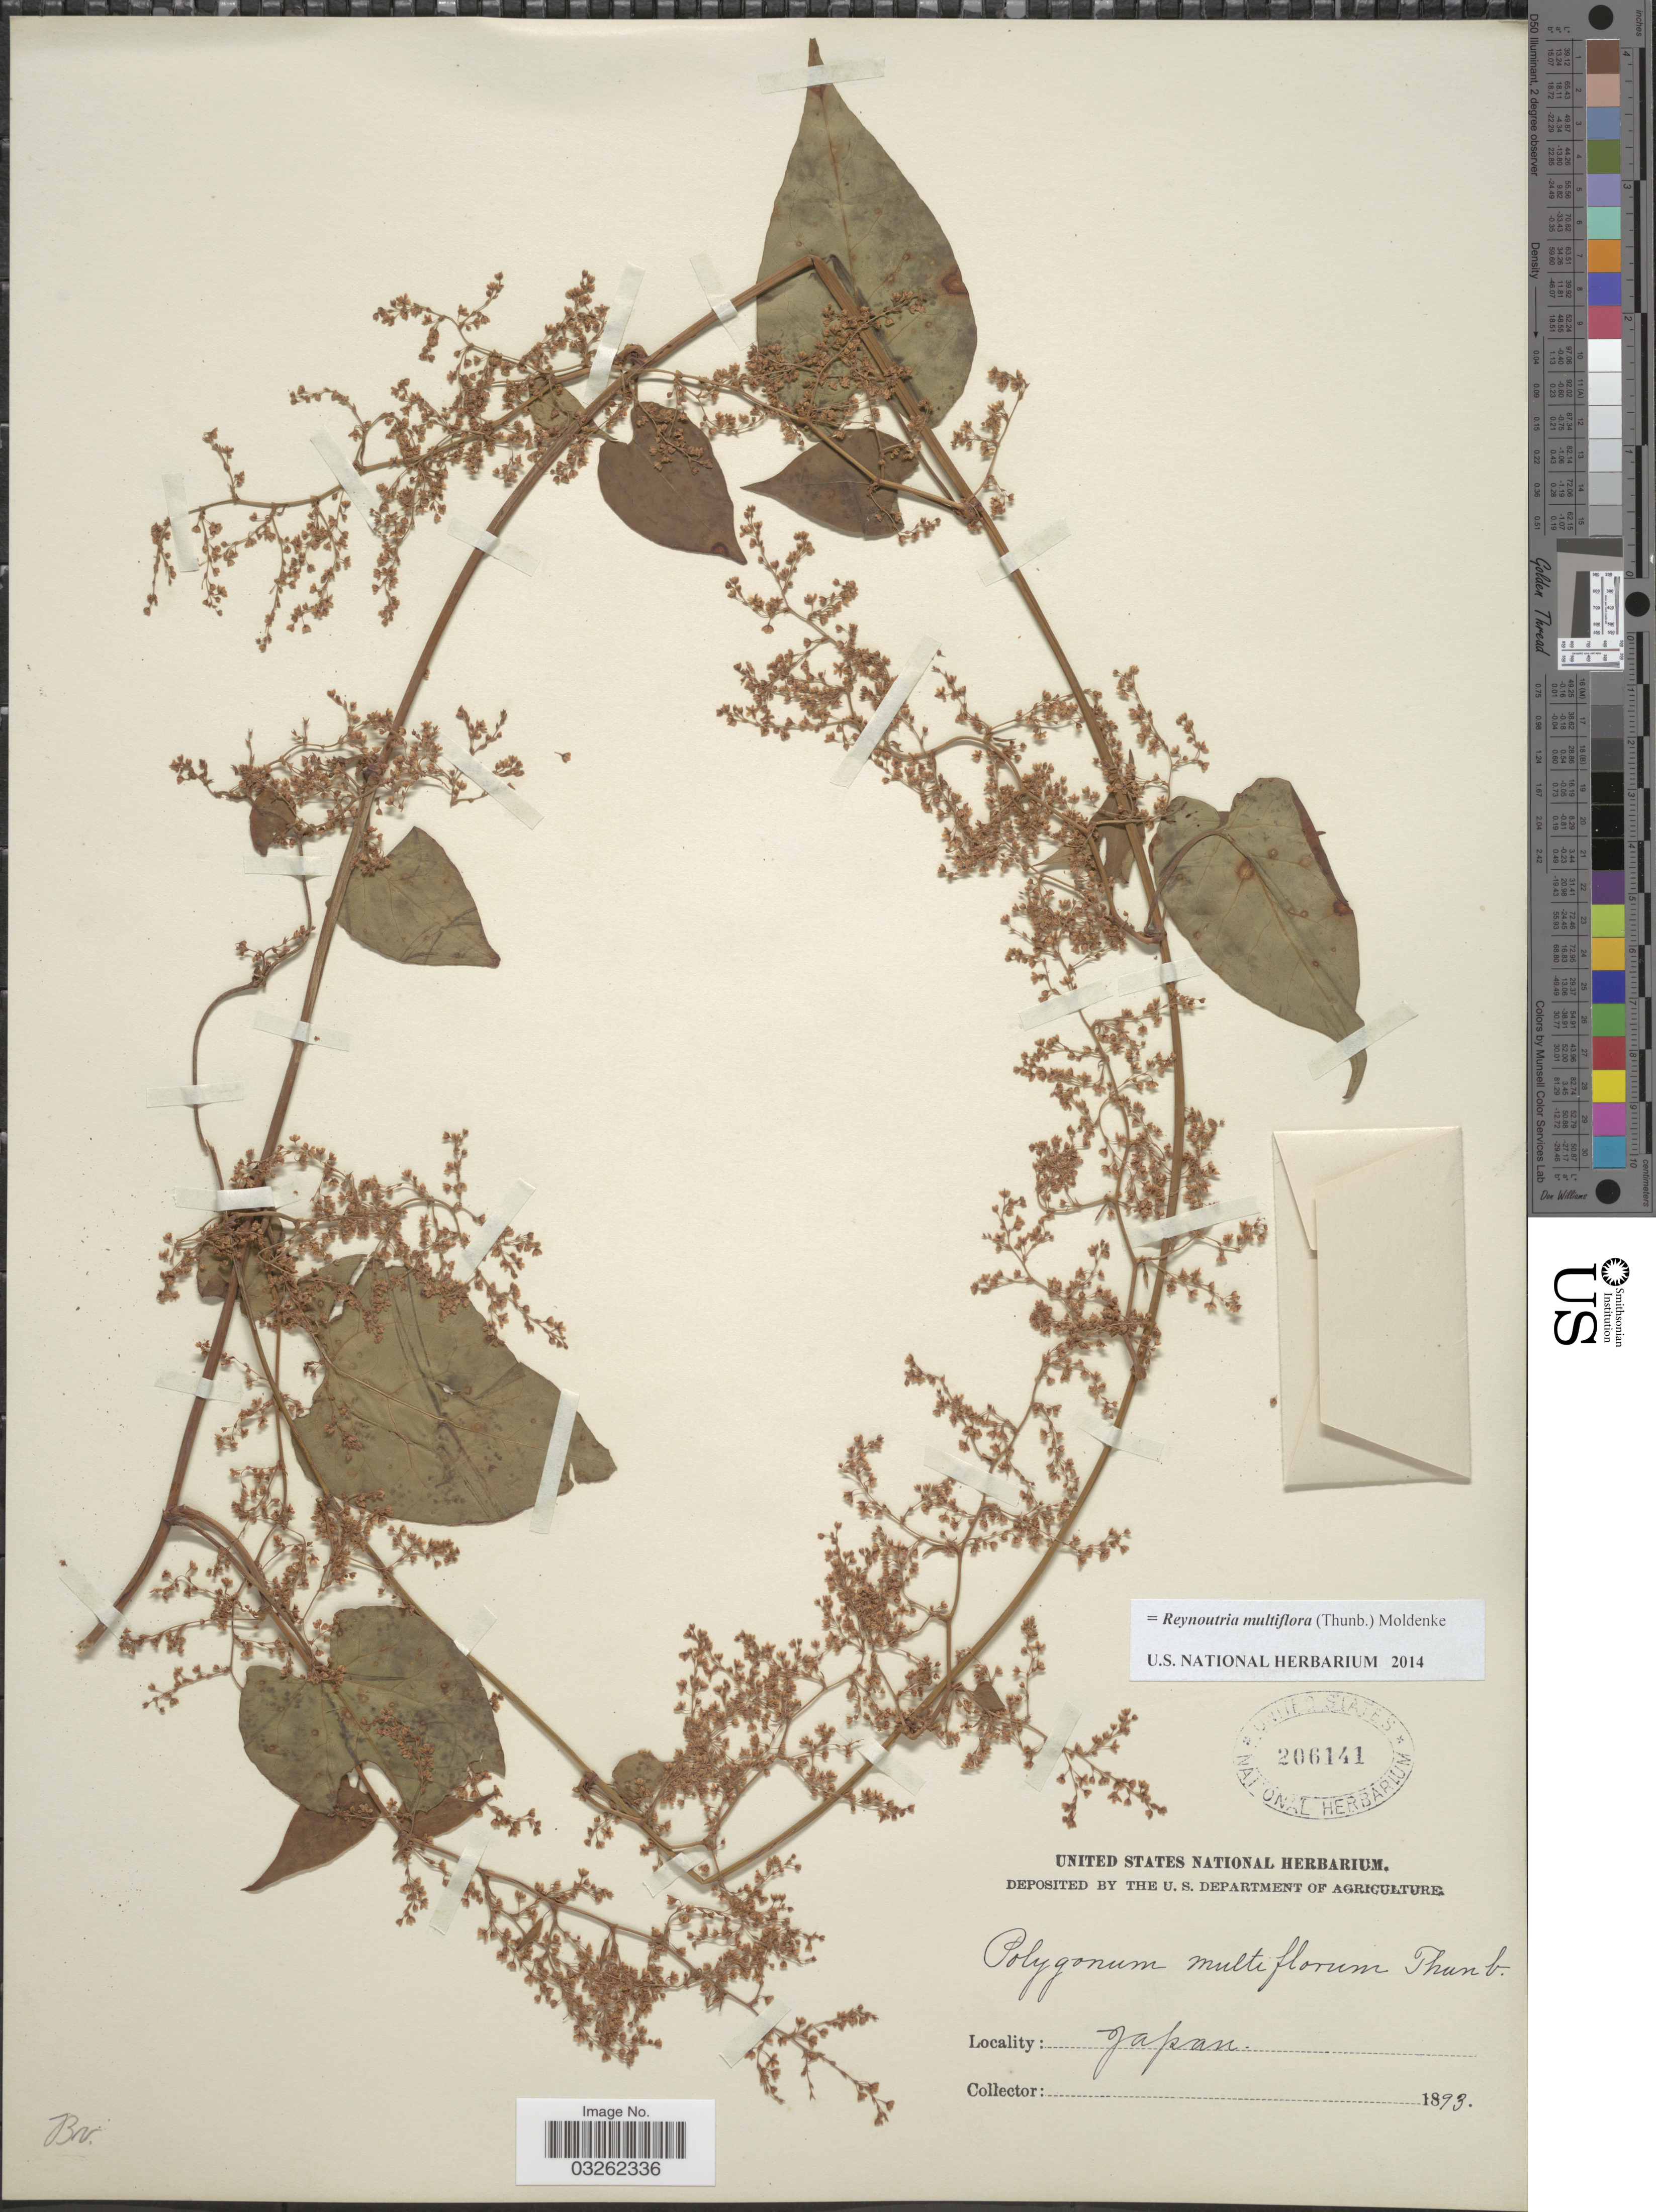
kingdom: Plantae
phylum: Tracheophyta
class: Magnoliopsida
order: Caryophyllales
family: Polygonaceae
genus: Reynoutria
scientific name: Reynoutria multiflora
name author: (Thunb.) Moldenke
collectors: ex herb. United States National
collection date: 1893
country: Japan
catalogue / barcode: US 206141